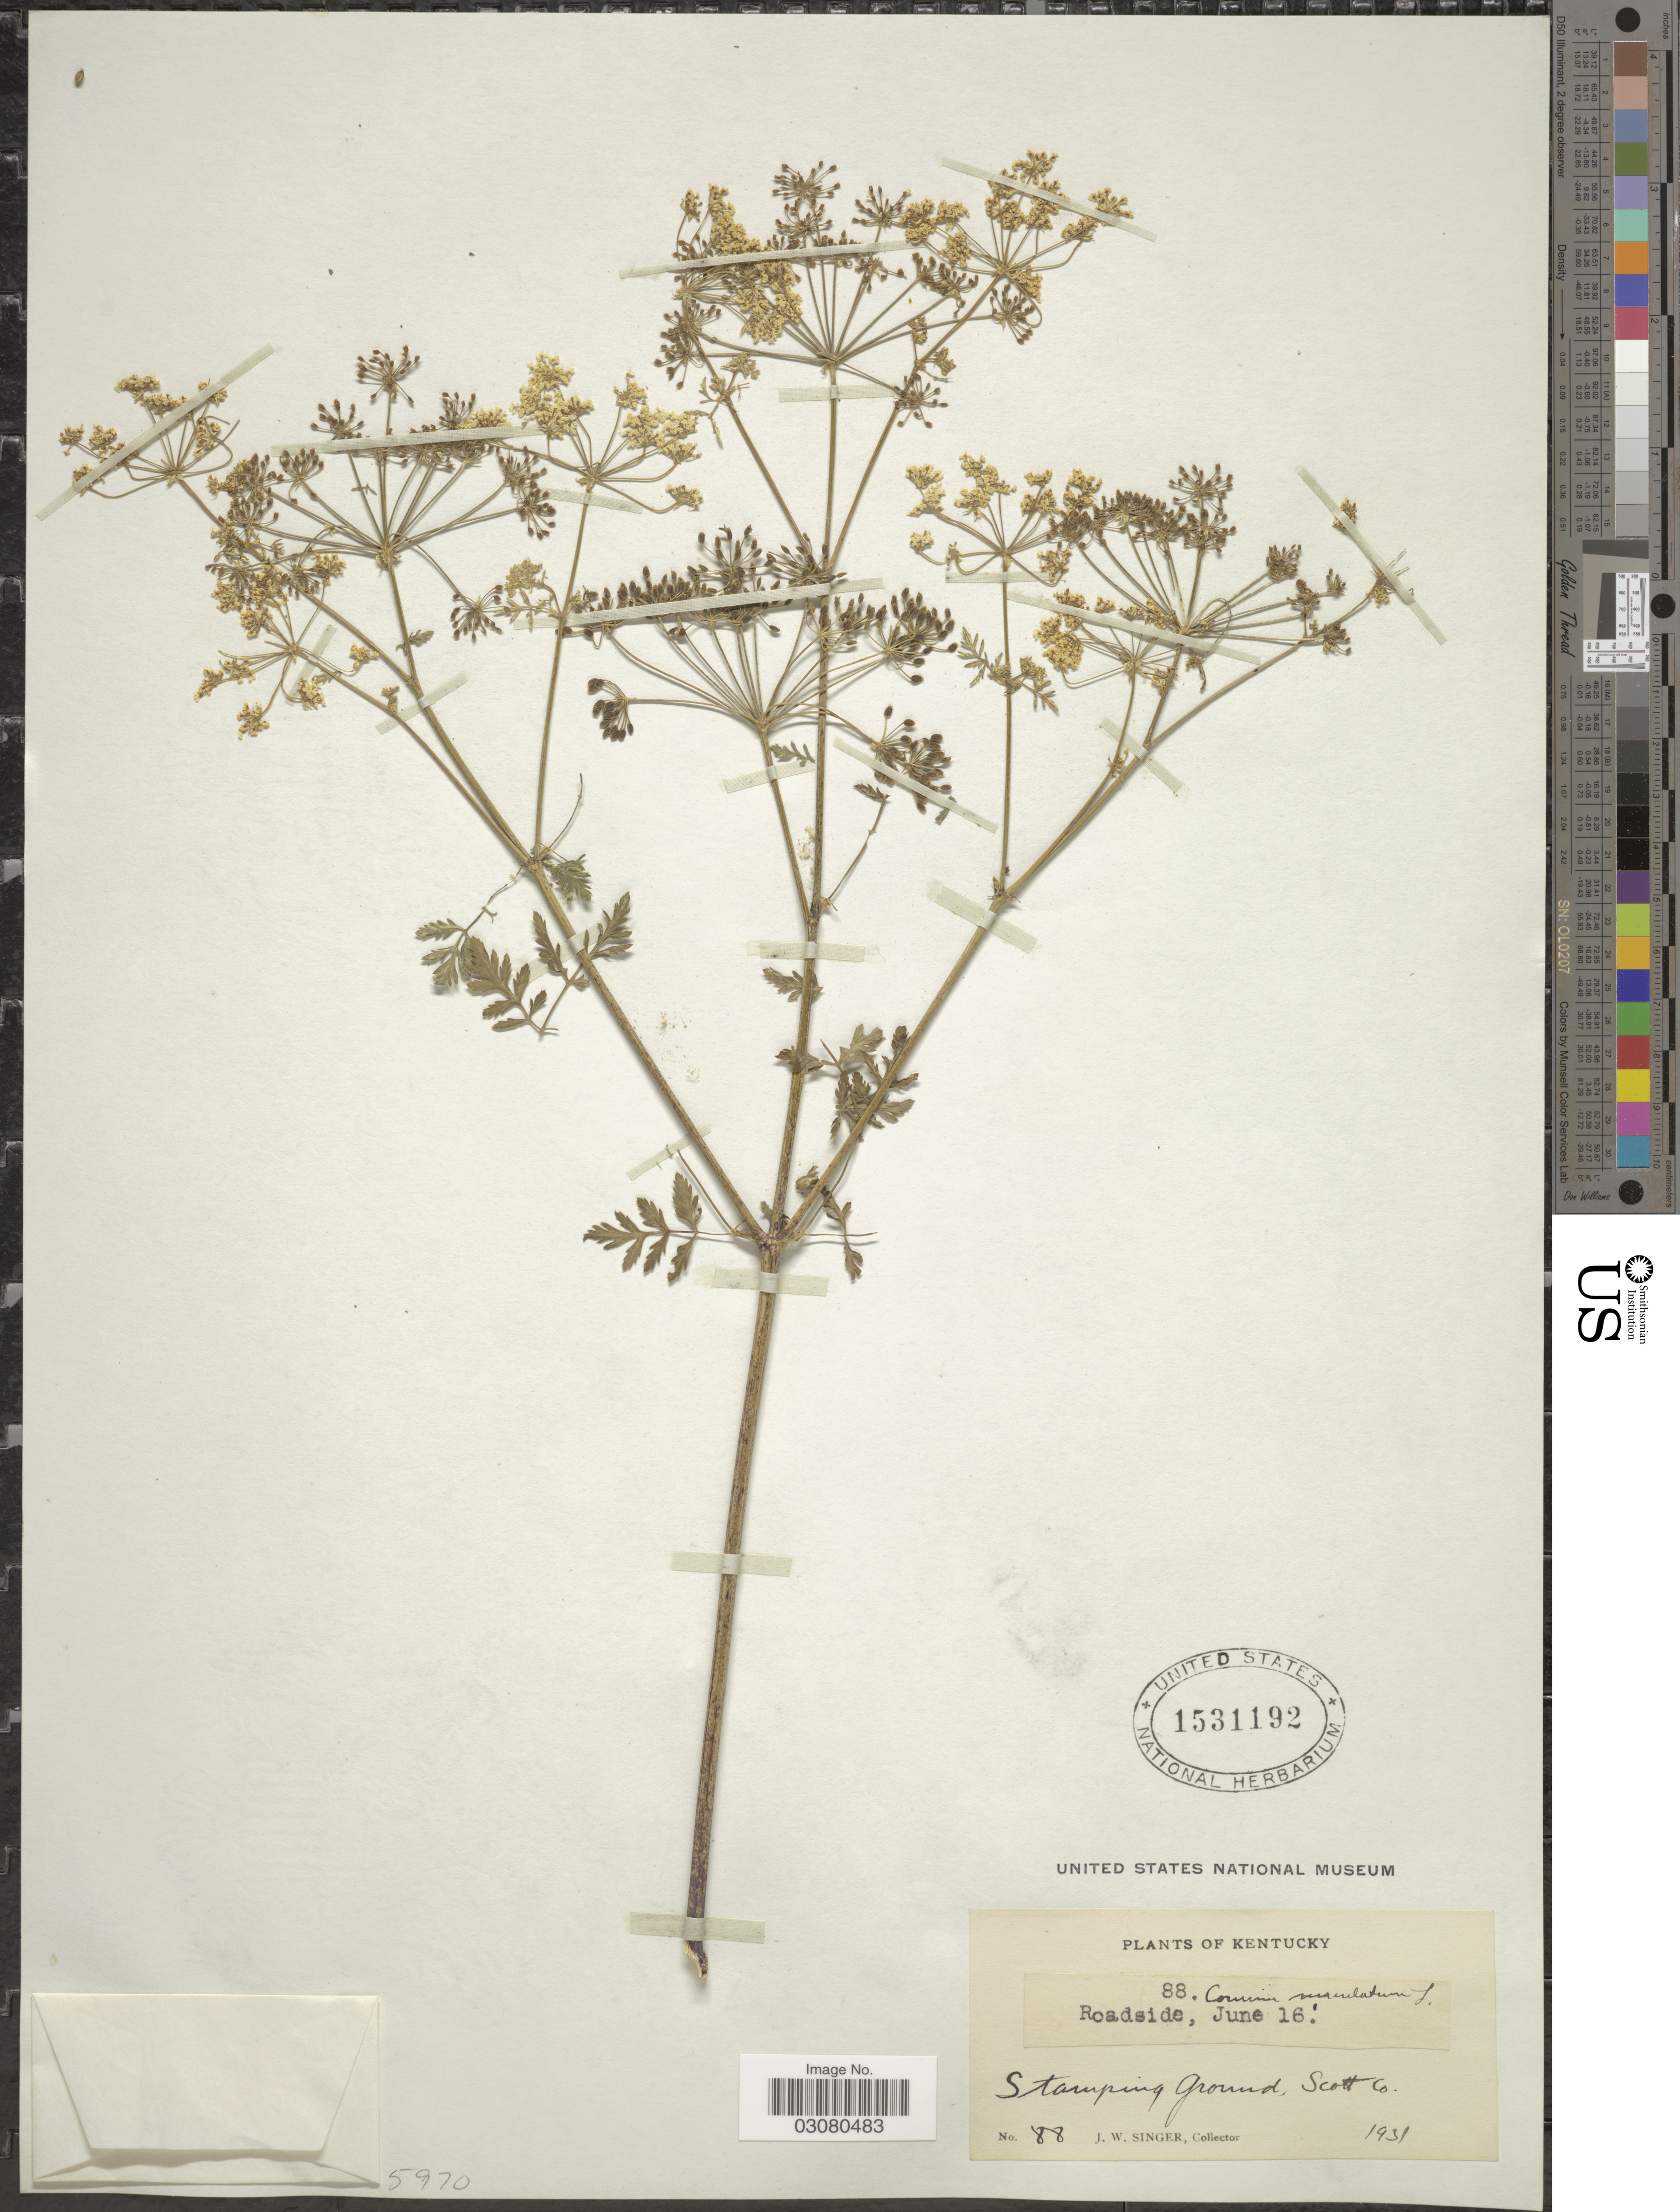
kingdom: Plantae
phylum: Tracheophyta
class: Magnoliopsida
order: Apiales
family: Apiaceae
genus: Conium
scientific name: Conium maculatum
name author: L.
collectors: J. EW. Singer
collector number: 88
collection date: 1931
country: United States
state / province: Kentucky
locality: Stamping Ground, Scott Co.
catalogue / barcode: US 1531192